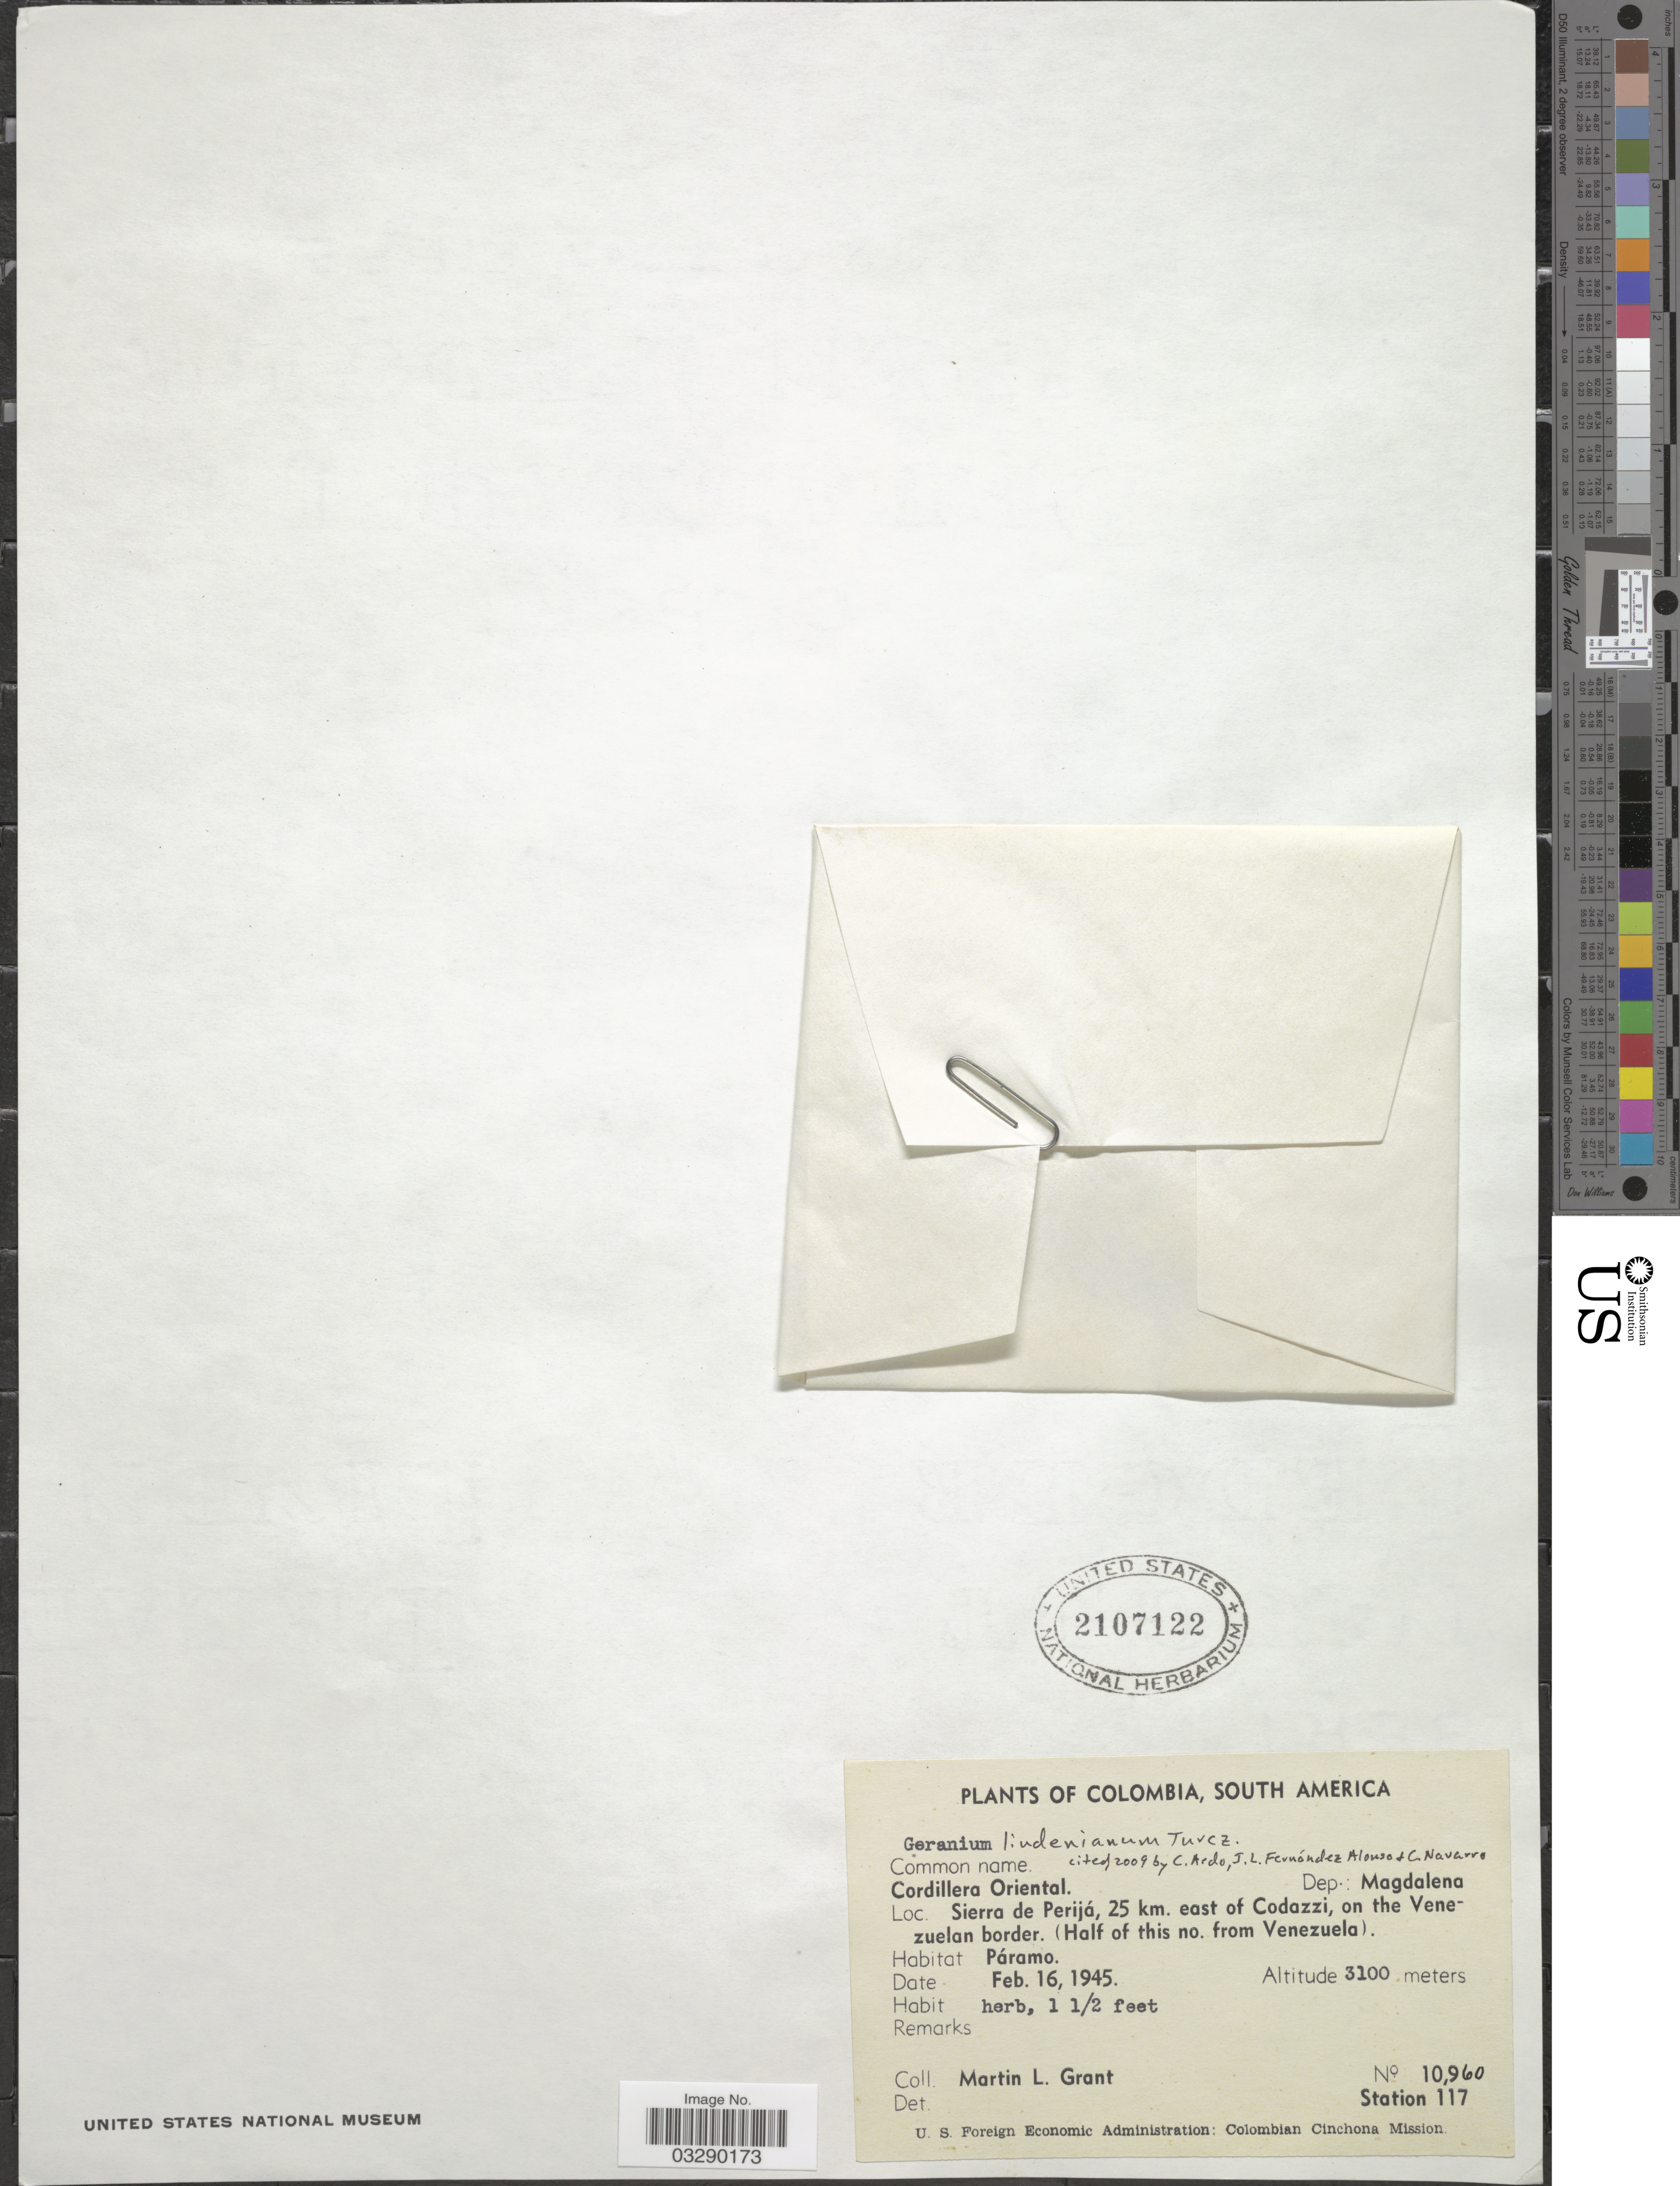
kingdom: Plantae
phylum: Tracheophyta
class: Magnoliopsida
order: Geraniales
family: Geraniaceae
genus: Geranium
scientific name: Geranium lindenianum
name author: Turcz.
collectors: M. L. Grant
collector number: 10960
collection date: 1945-02-16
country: Colombia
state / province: Magdalena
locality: Cordillera Oriental. Dep.: Magdalena. Sierra de Perijá, 25 km. east of Codazzi, on the Venezuelan border. (Half of this no. from Venezuela). Station [unsure placement] 117 [unsure placement].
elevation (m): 3100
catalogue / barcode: US 2107122